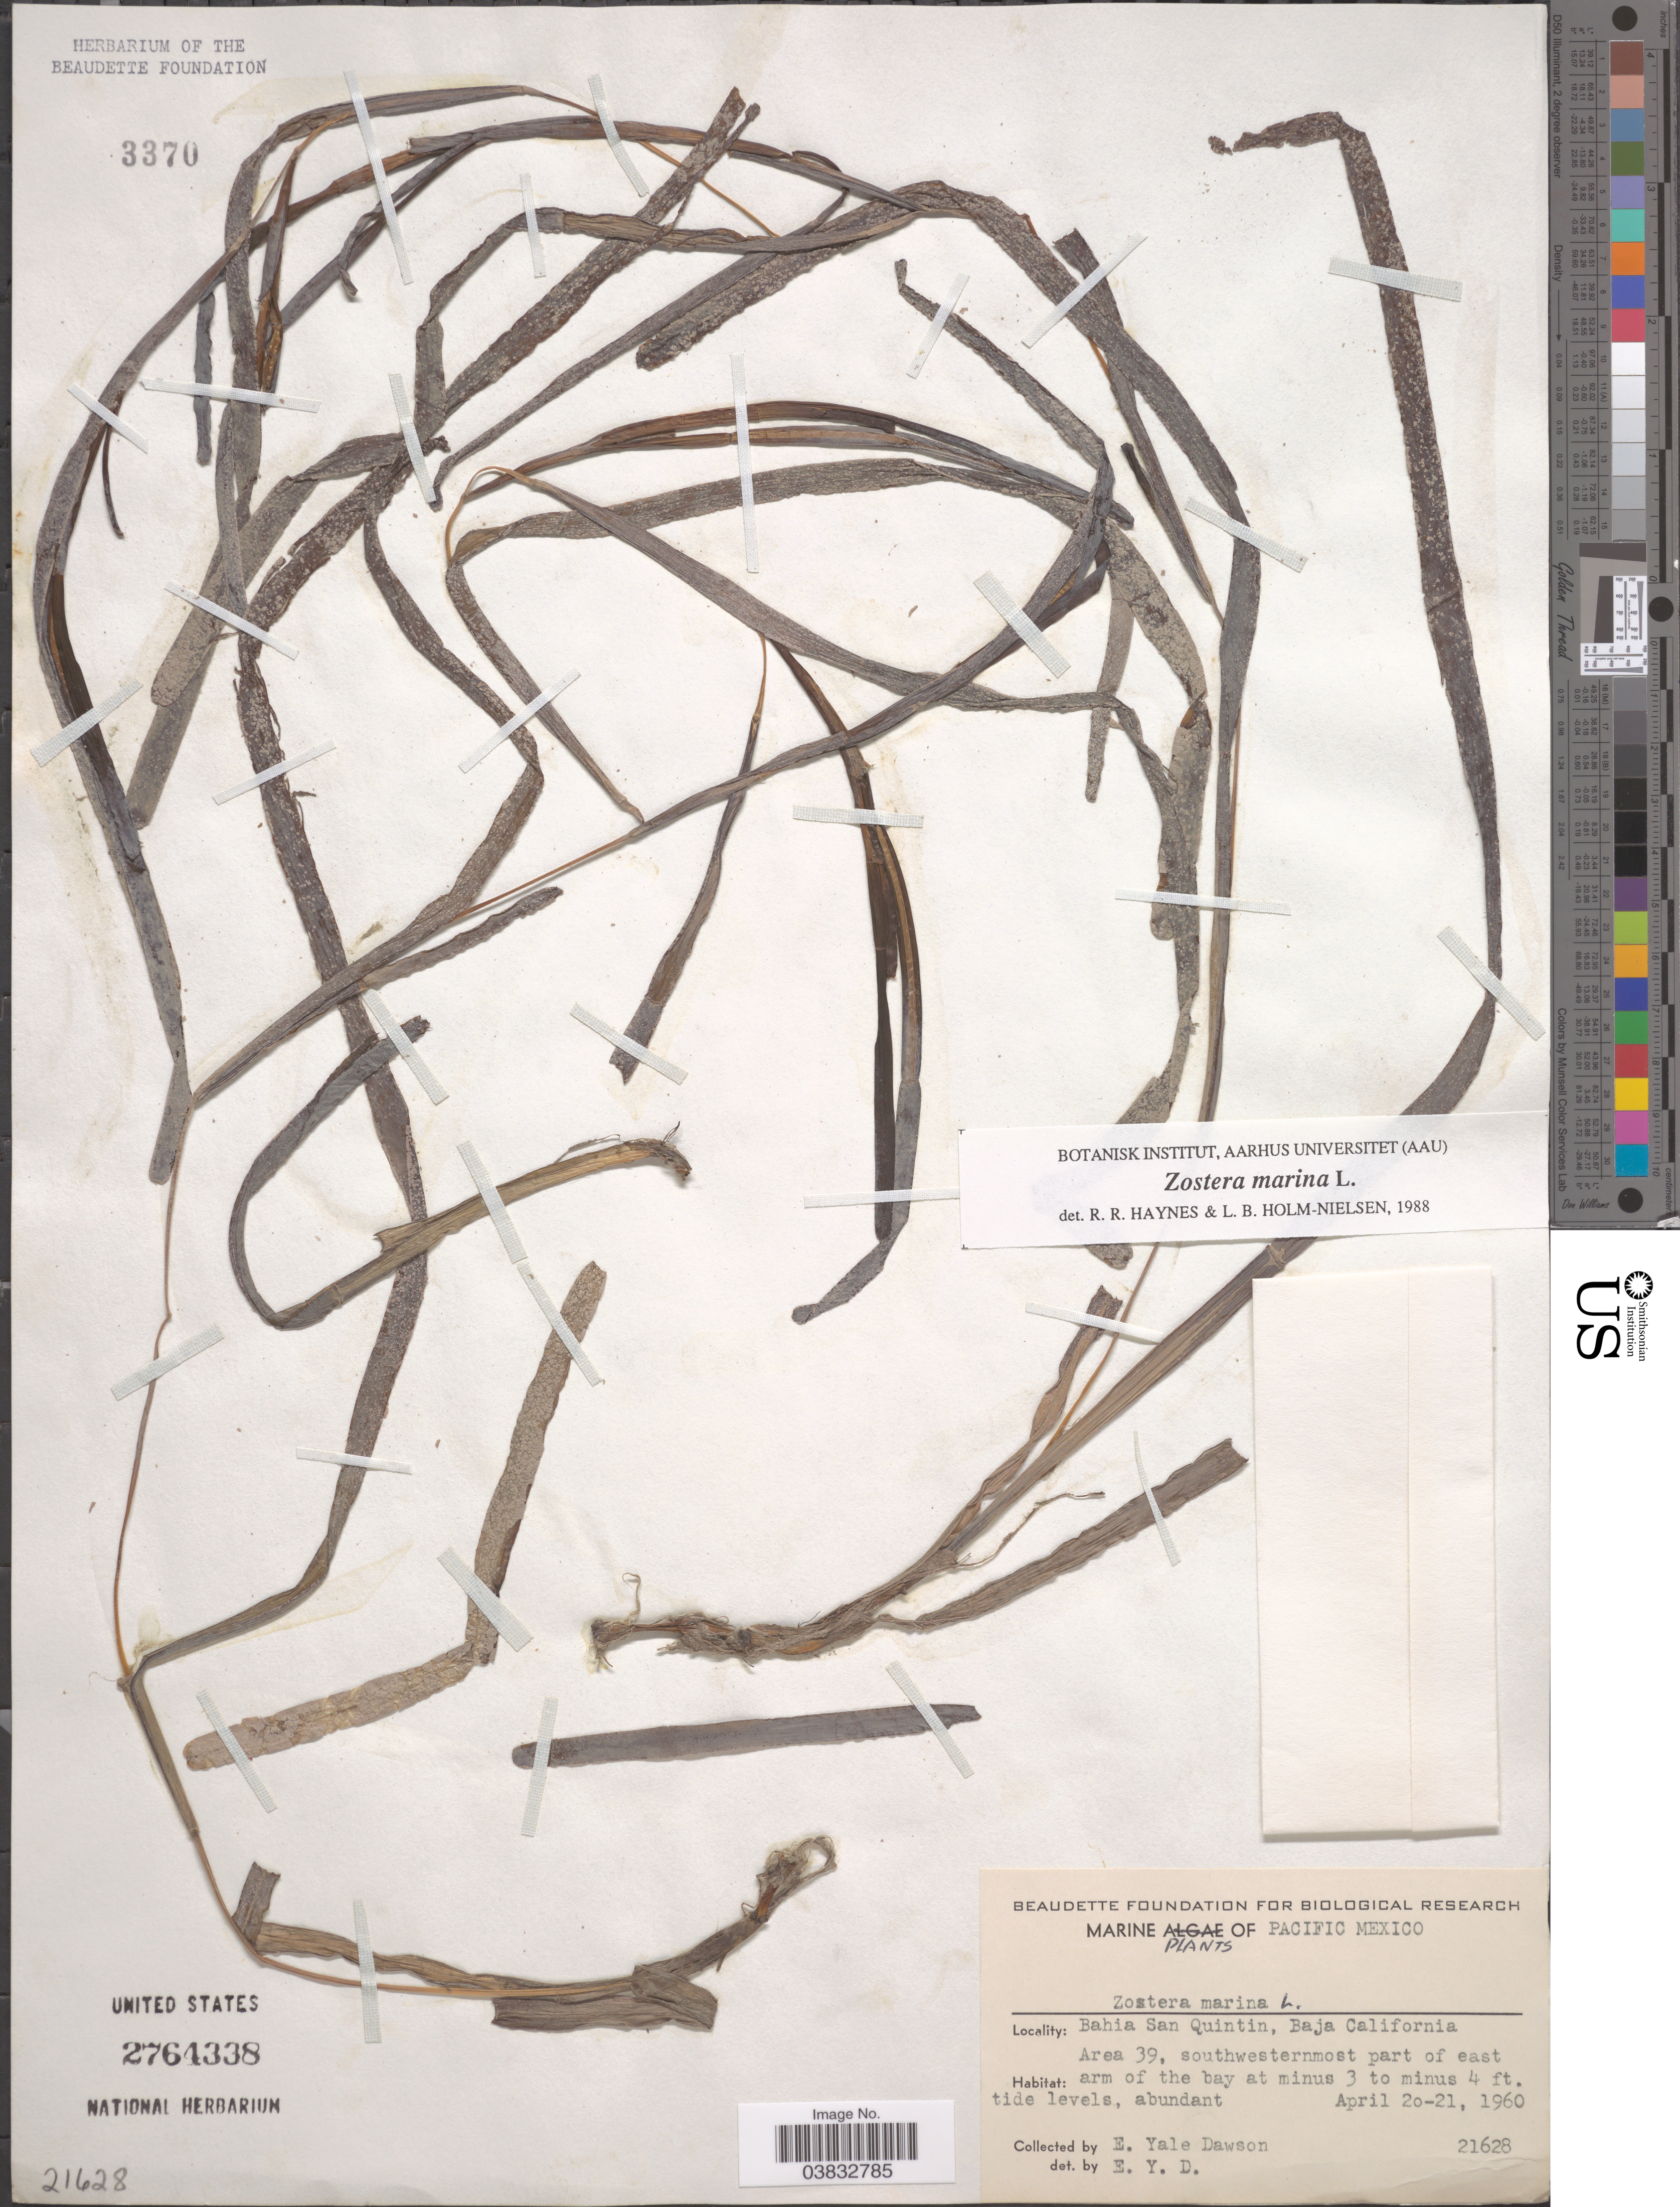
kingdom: Plantae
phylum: Tracheophyta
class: Liliopsida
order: Alismatales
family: Zosteraceae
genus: Zostera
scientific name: Zostera marina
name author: L.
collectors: N. Yensen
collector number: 21628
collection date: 1960-04-20/1960-04-21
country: Mexico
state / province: Baja California Norte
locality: Pacific Mexico. Bahia San Quintin. Area 39, southwesternmost part of east arm of the bay.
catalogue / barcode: US 2764338